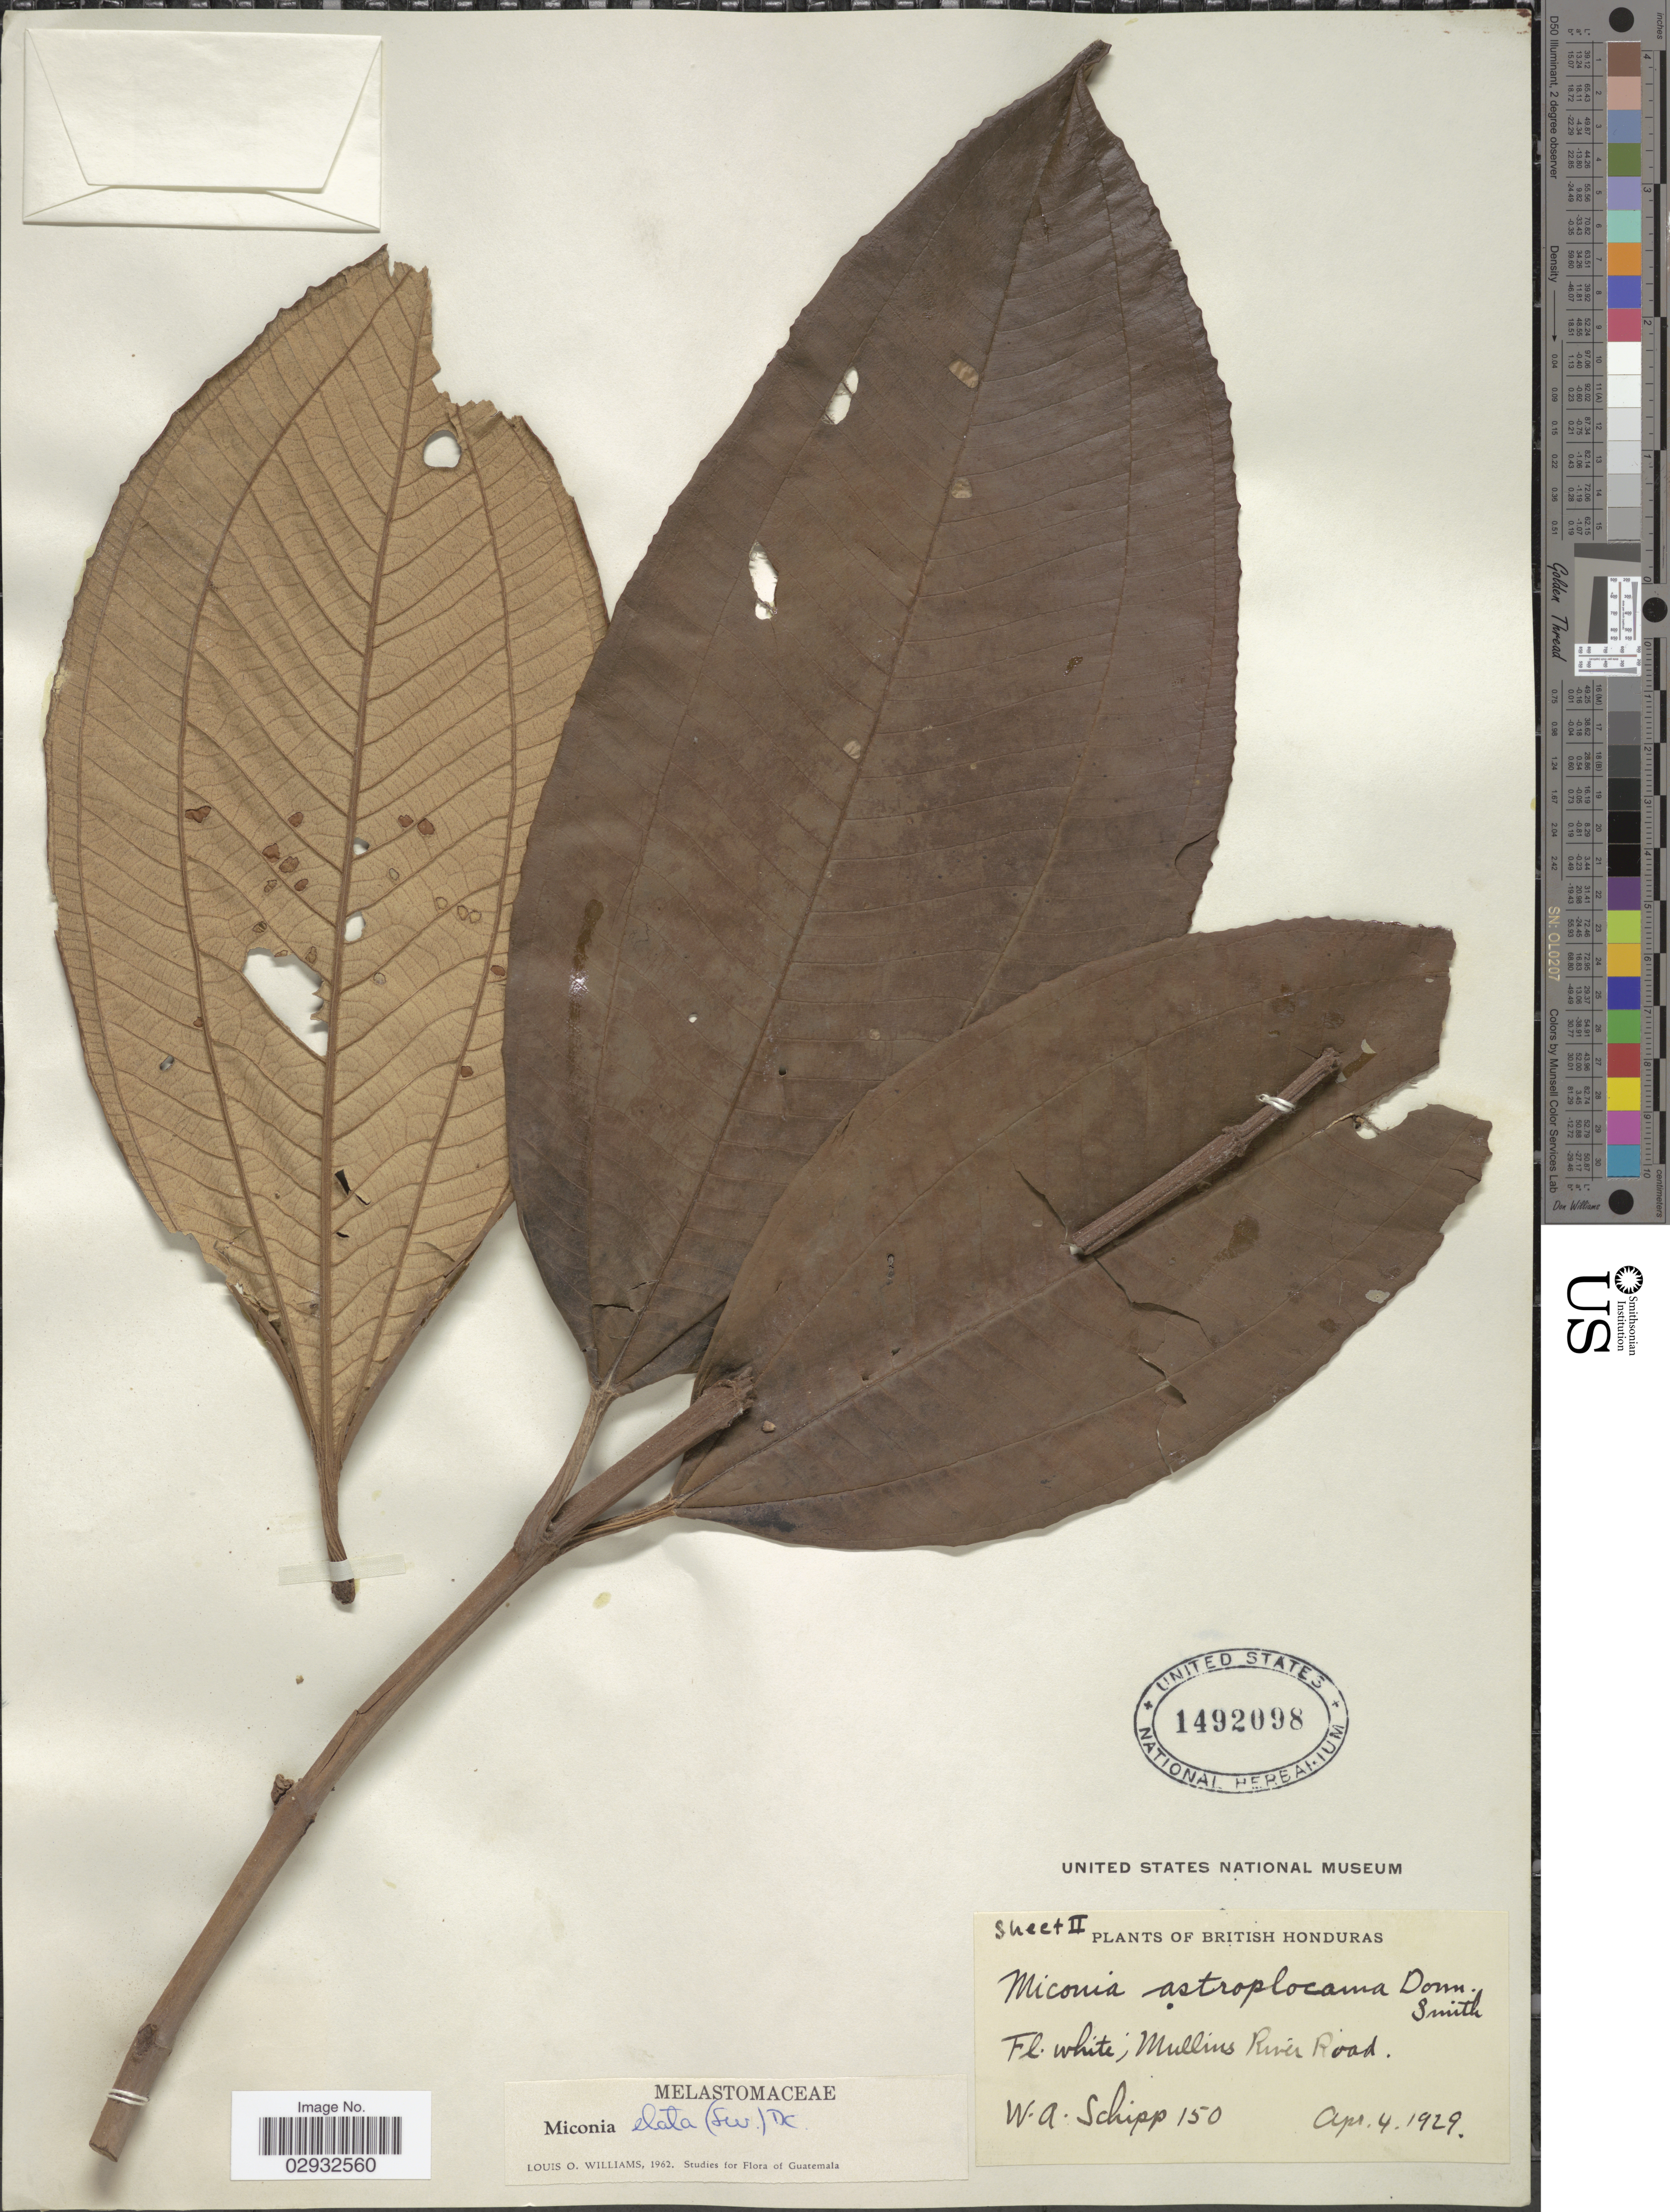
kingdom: Plantae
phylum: Tracheophyta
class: Magnoliopsida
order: Myrtales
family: Melastomataceae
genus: Miconia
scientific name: Miconia elata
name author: (Sw.) DC.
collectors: W. Schipp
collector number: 150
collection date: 1929-04-04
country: Belize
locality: British Honduras. Mullins River Road.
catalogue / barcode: US 1492098